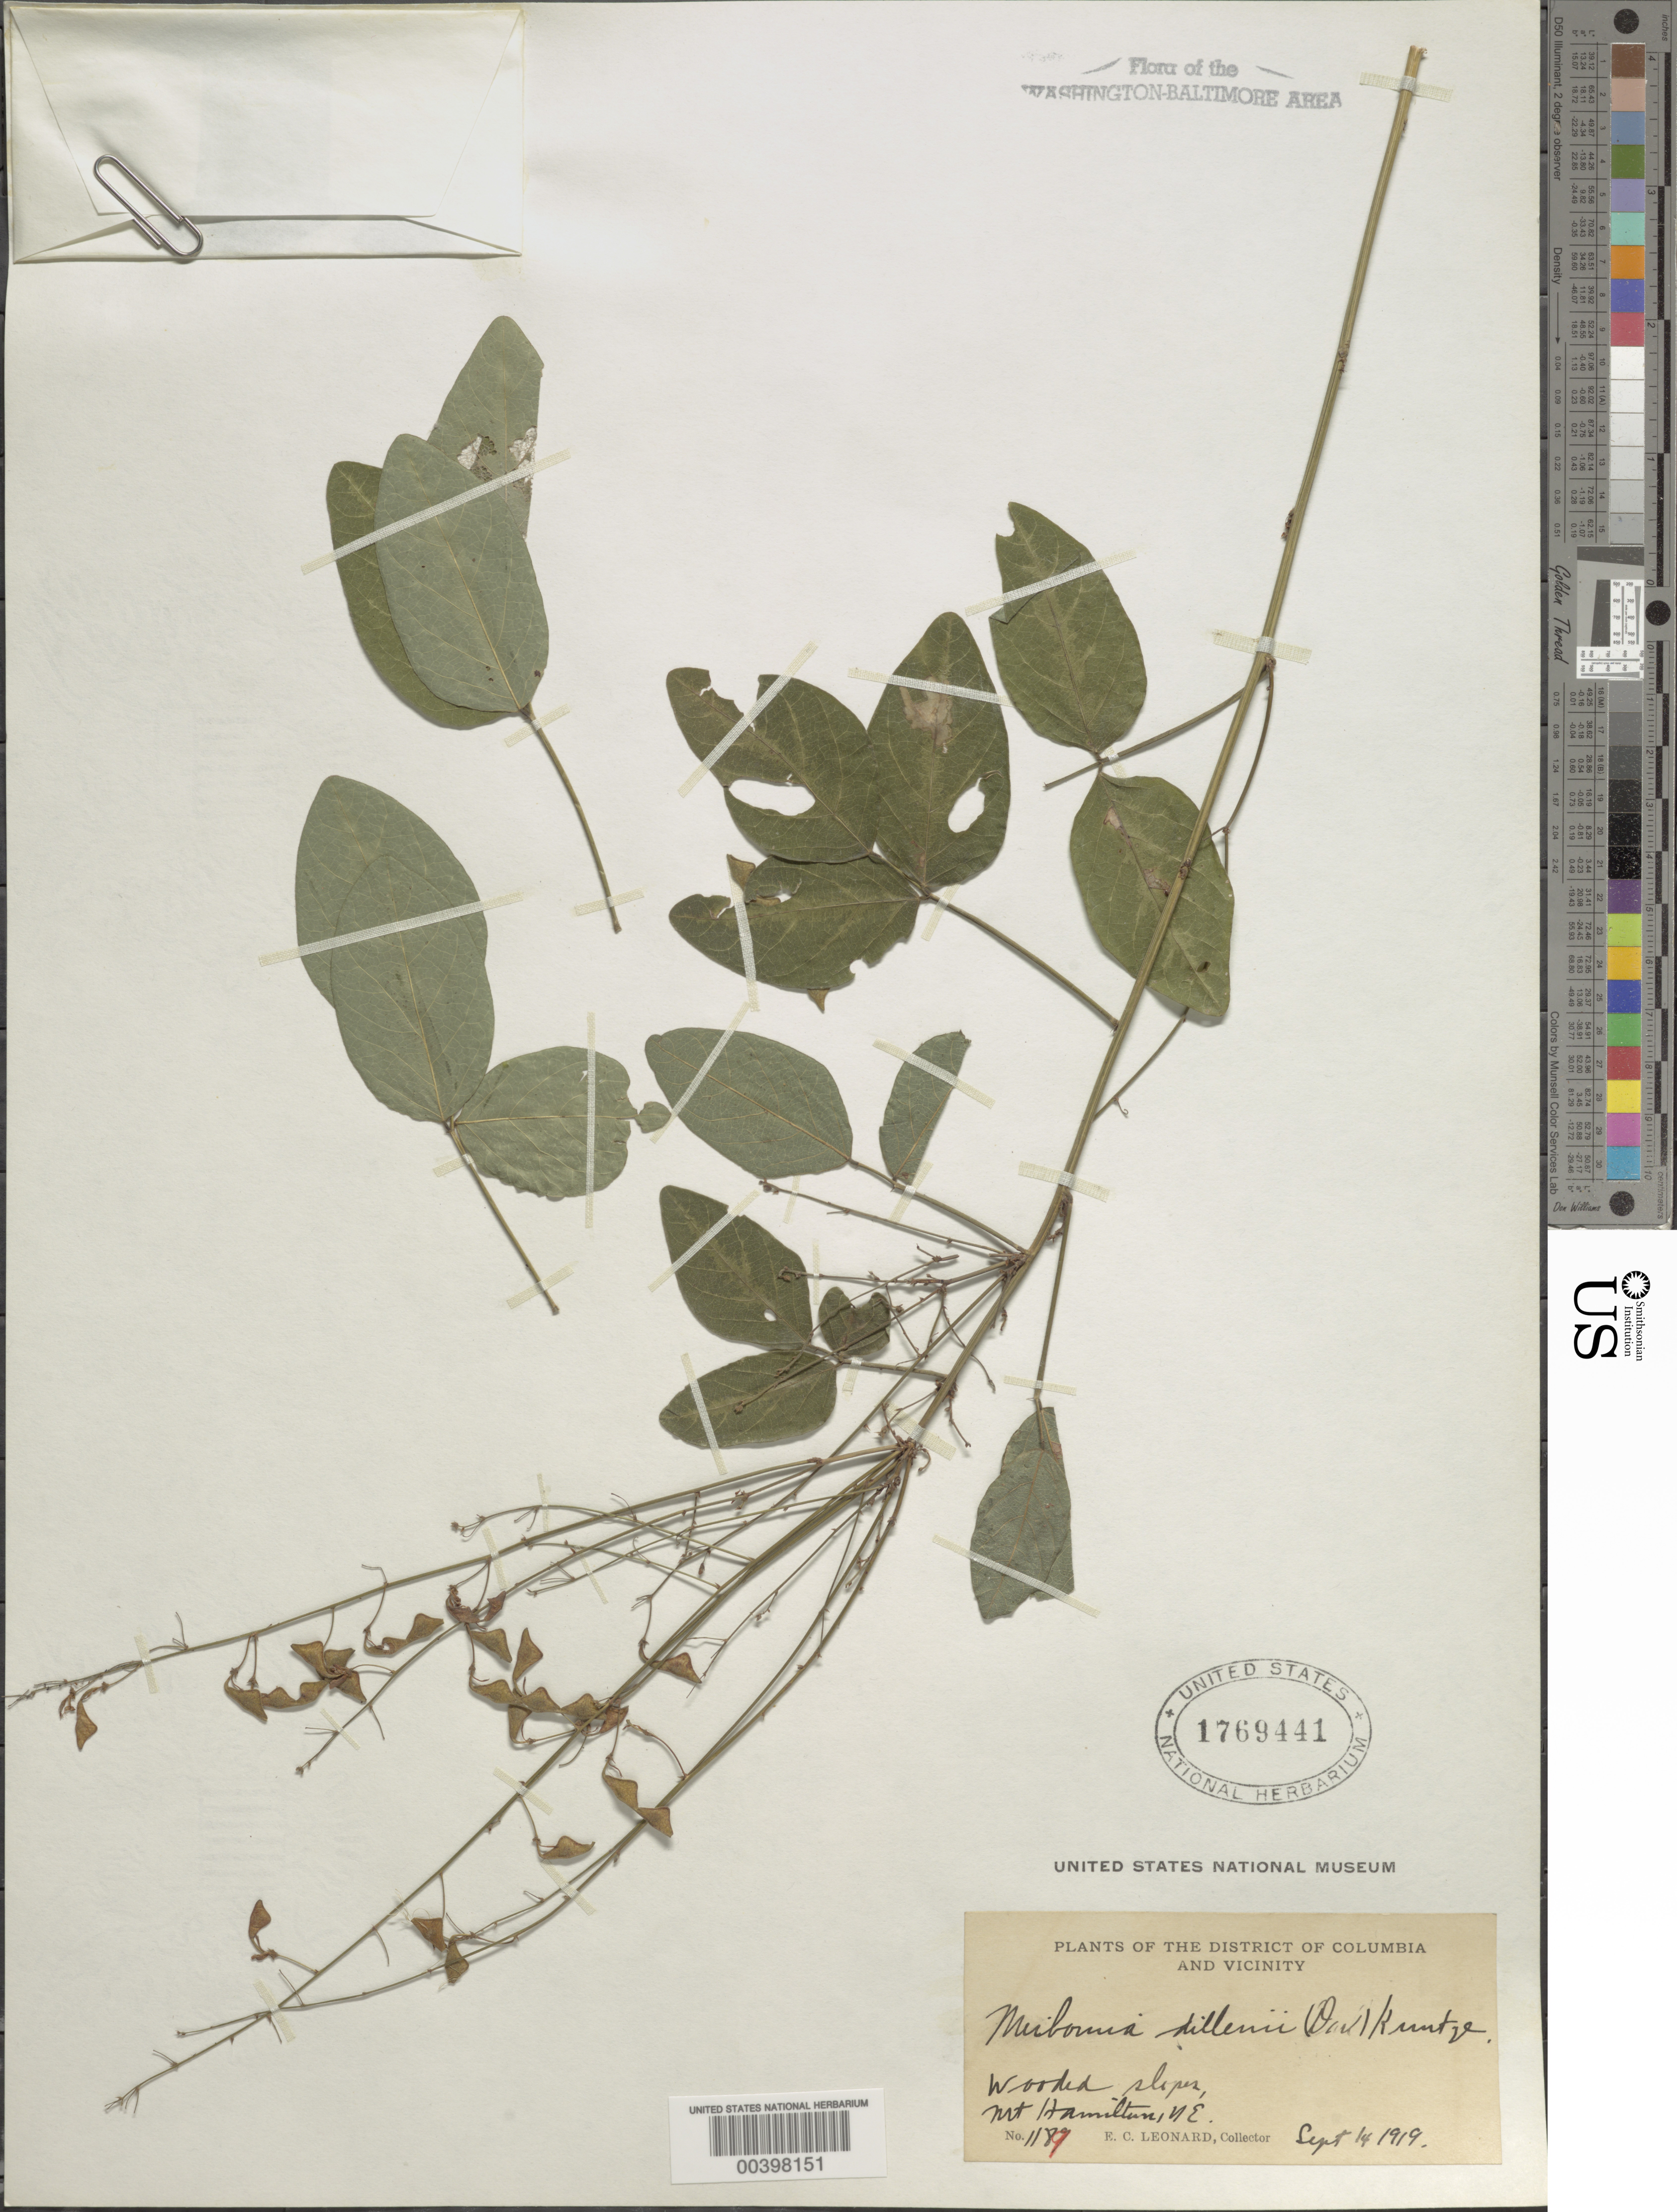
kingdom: Plantae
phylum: Tracheophyta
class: Magnoliopsida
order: Fabales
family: Fabaceae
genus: Desmodium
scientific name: Desmodium glabellum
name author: (Michx.) DC.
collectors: E. C. Leonard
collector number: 1189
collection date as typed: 14 Sep 1919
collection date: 1919-09-14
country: United States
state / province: District of Columbia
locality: Mount Hamilton, NE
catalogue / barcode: US 1769441